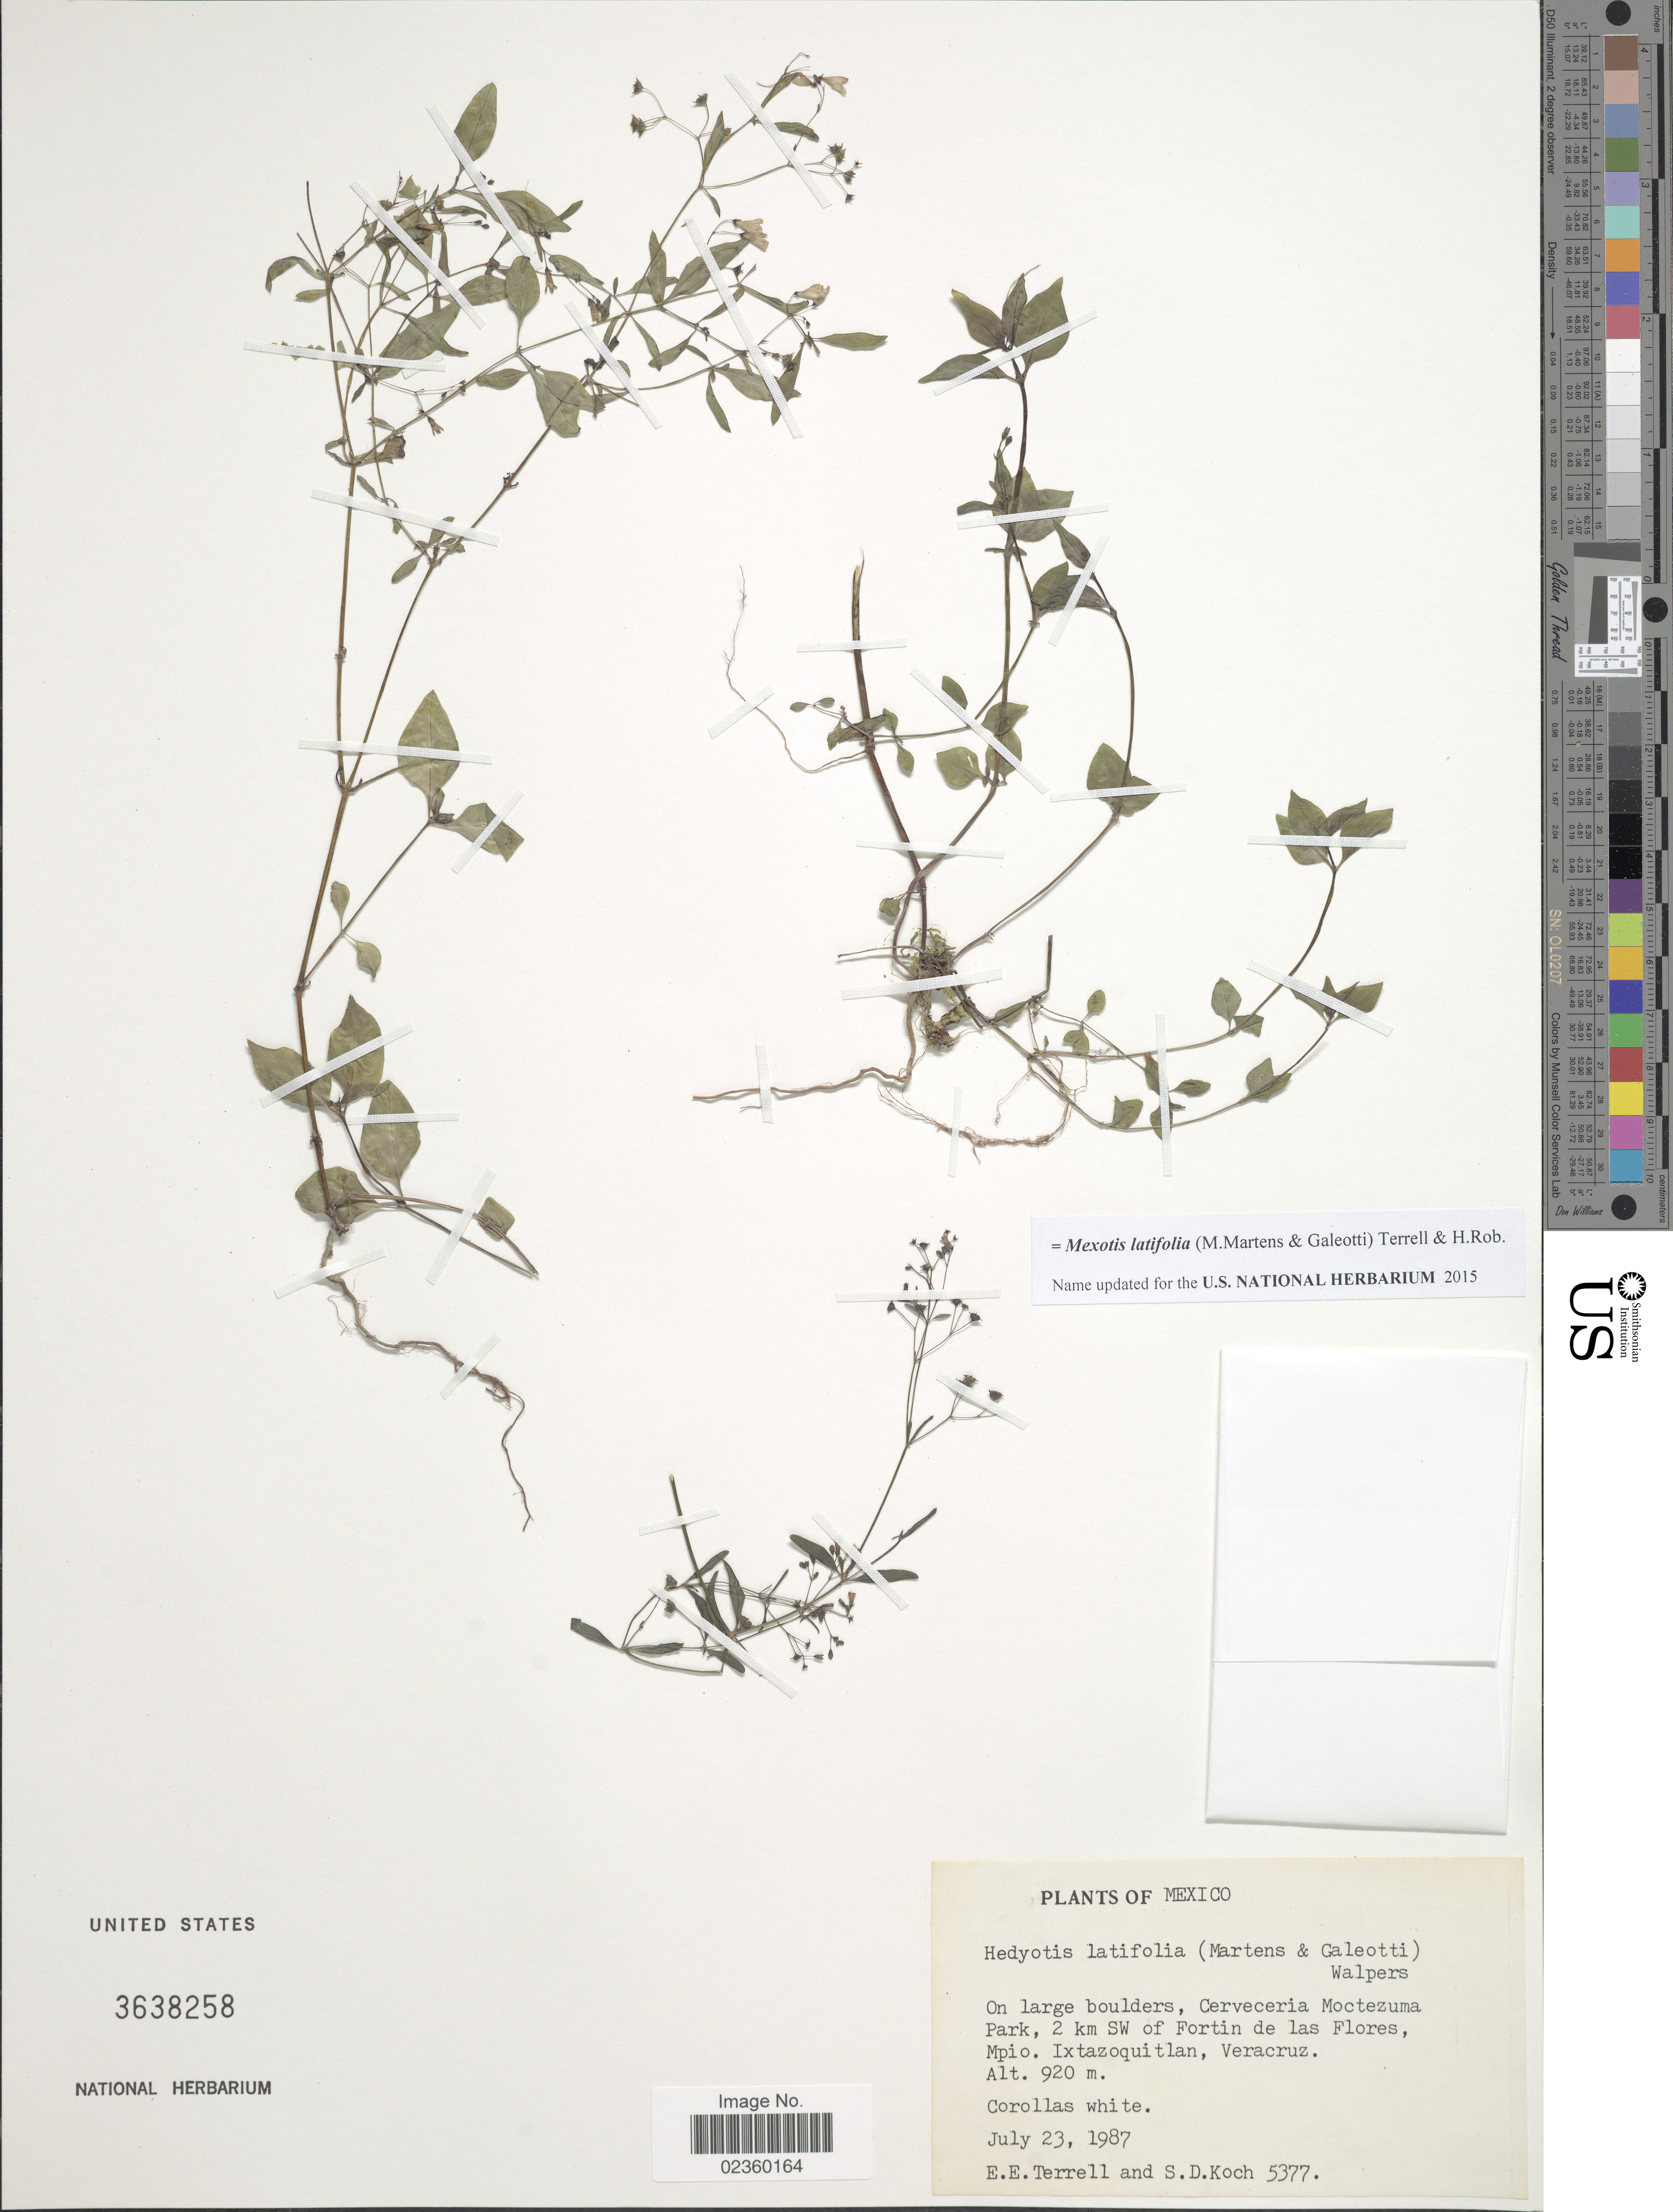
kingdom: Plantae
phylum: Tracheophyta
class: Magnoliopsida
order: Gentianales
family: Rubiaceae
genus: Mexotis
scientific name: Mexotis latifolia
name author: (M. Martens & Galeotti) Terrell & H. Rob.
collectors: E. E. Terrell & S. D. Koch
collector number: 5377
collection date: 1987-07-23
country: Mexico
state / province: Veracruz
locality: On large boulders, Cerveceria Moctezuma Park, 2 km SW of Fortin de las Flores, Mpio Ixtazoquitlan, Veracruz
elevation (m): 920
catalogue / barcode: US 3638258